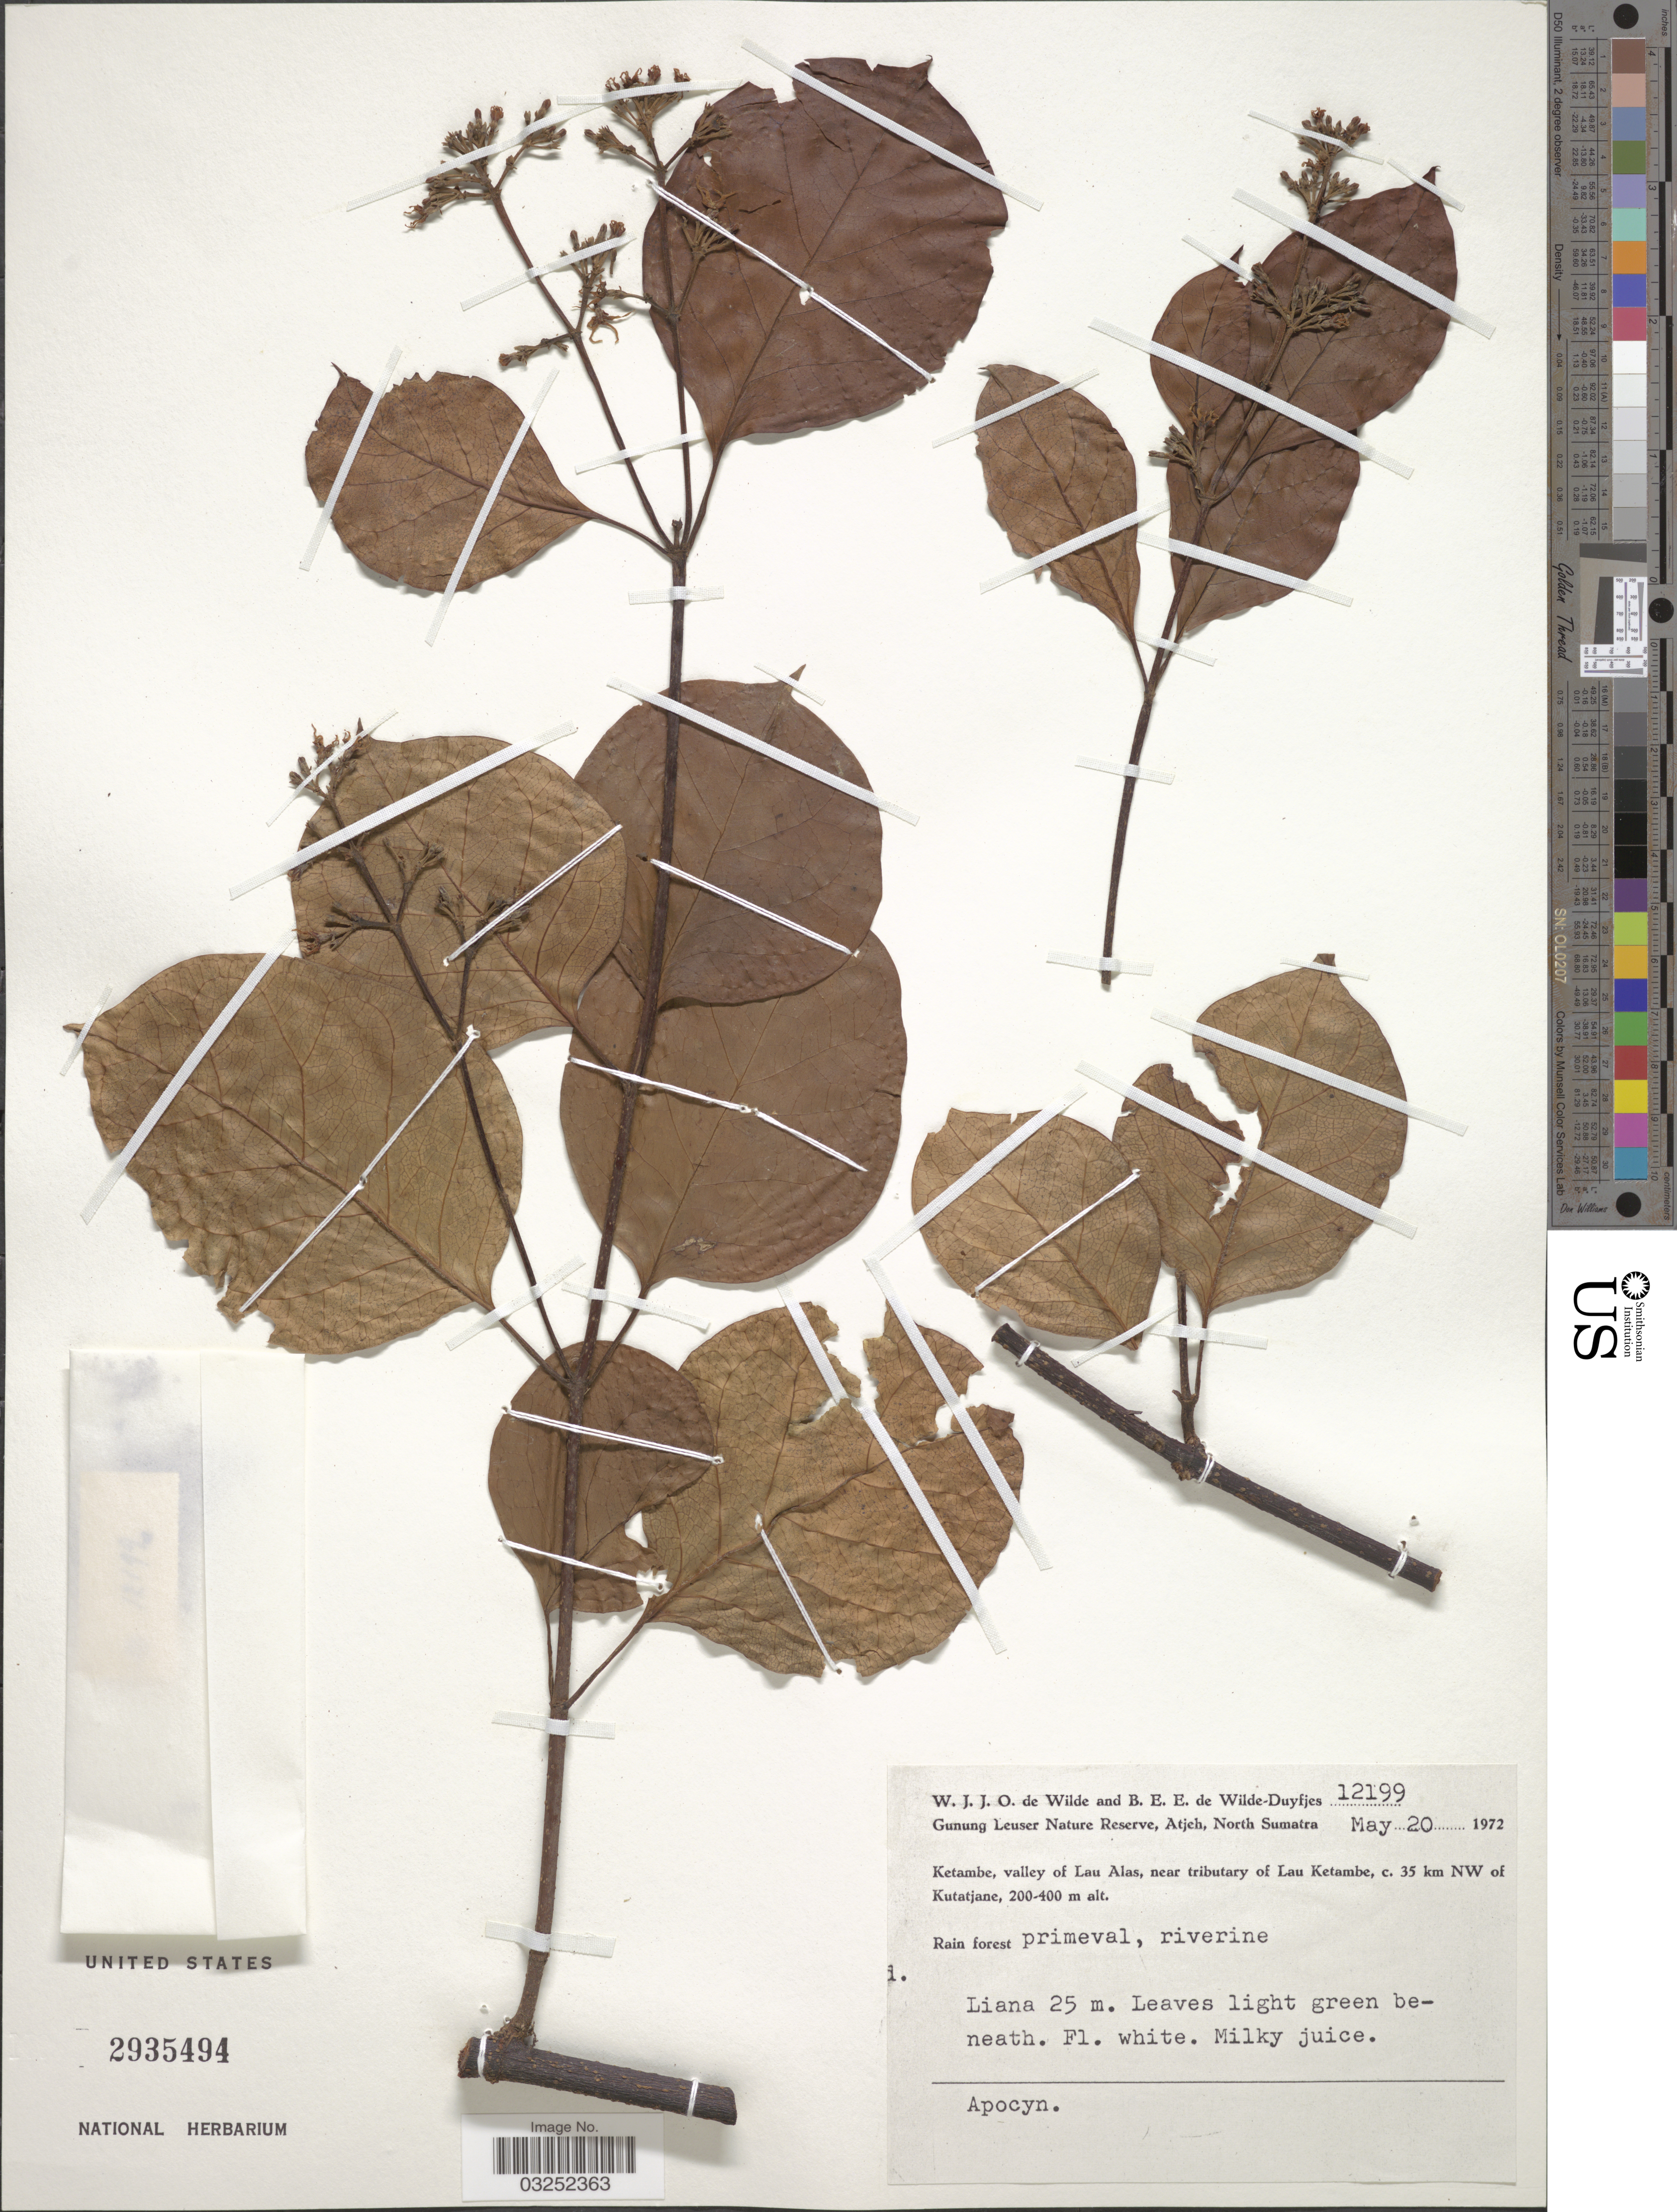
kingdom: Plantae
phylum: Tracheophyta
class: Magnoliopsida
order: Gentianales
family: Apocynaceae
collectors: W. J. de Wilde & B. E. de Wilde-Duyfjes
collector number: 12199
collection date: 1972-05-20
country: Indonesia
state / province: Sumatra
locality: Gunung Leuser Nature Reserve, Atjeh North Sumatra, Ketambe valley of Lau Alas, near tributary of Lau Ketambe, c. 35 km NW of Kutatjane.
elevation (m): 200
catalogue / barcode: US 2935494